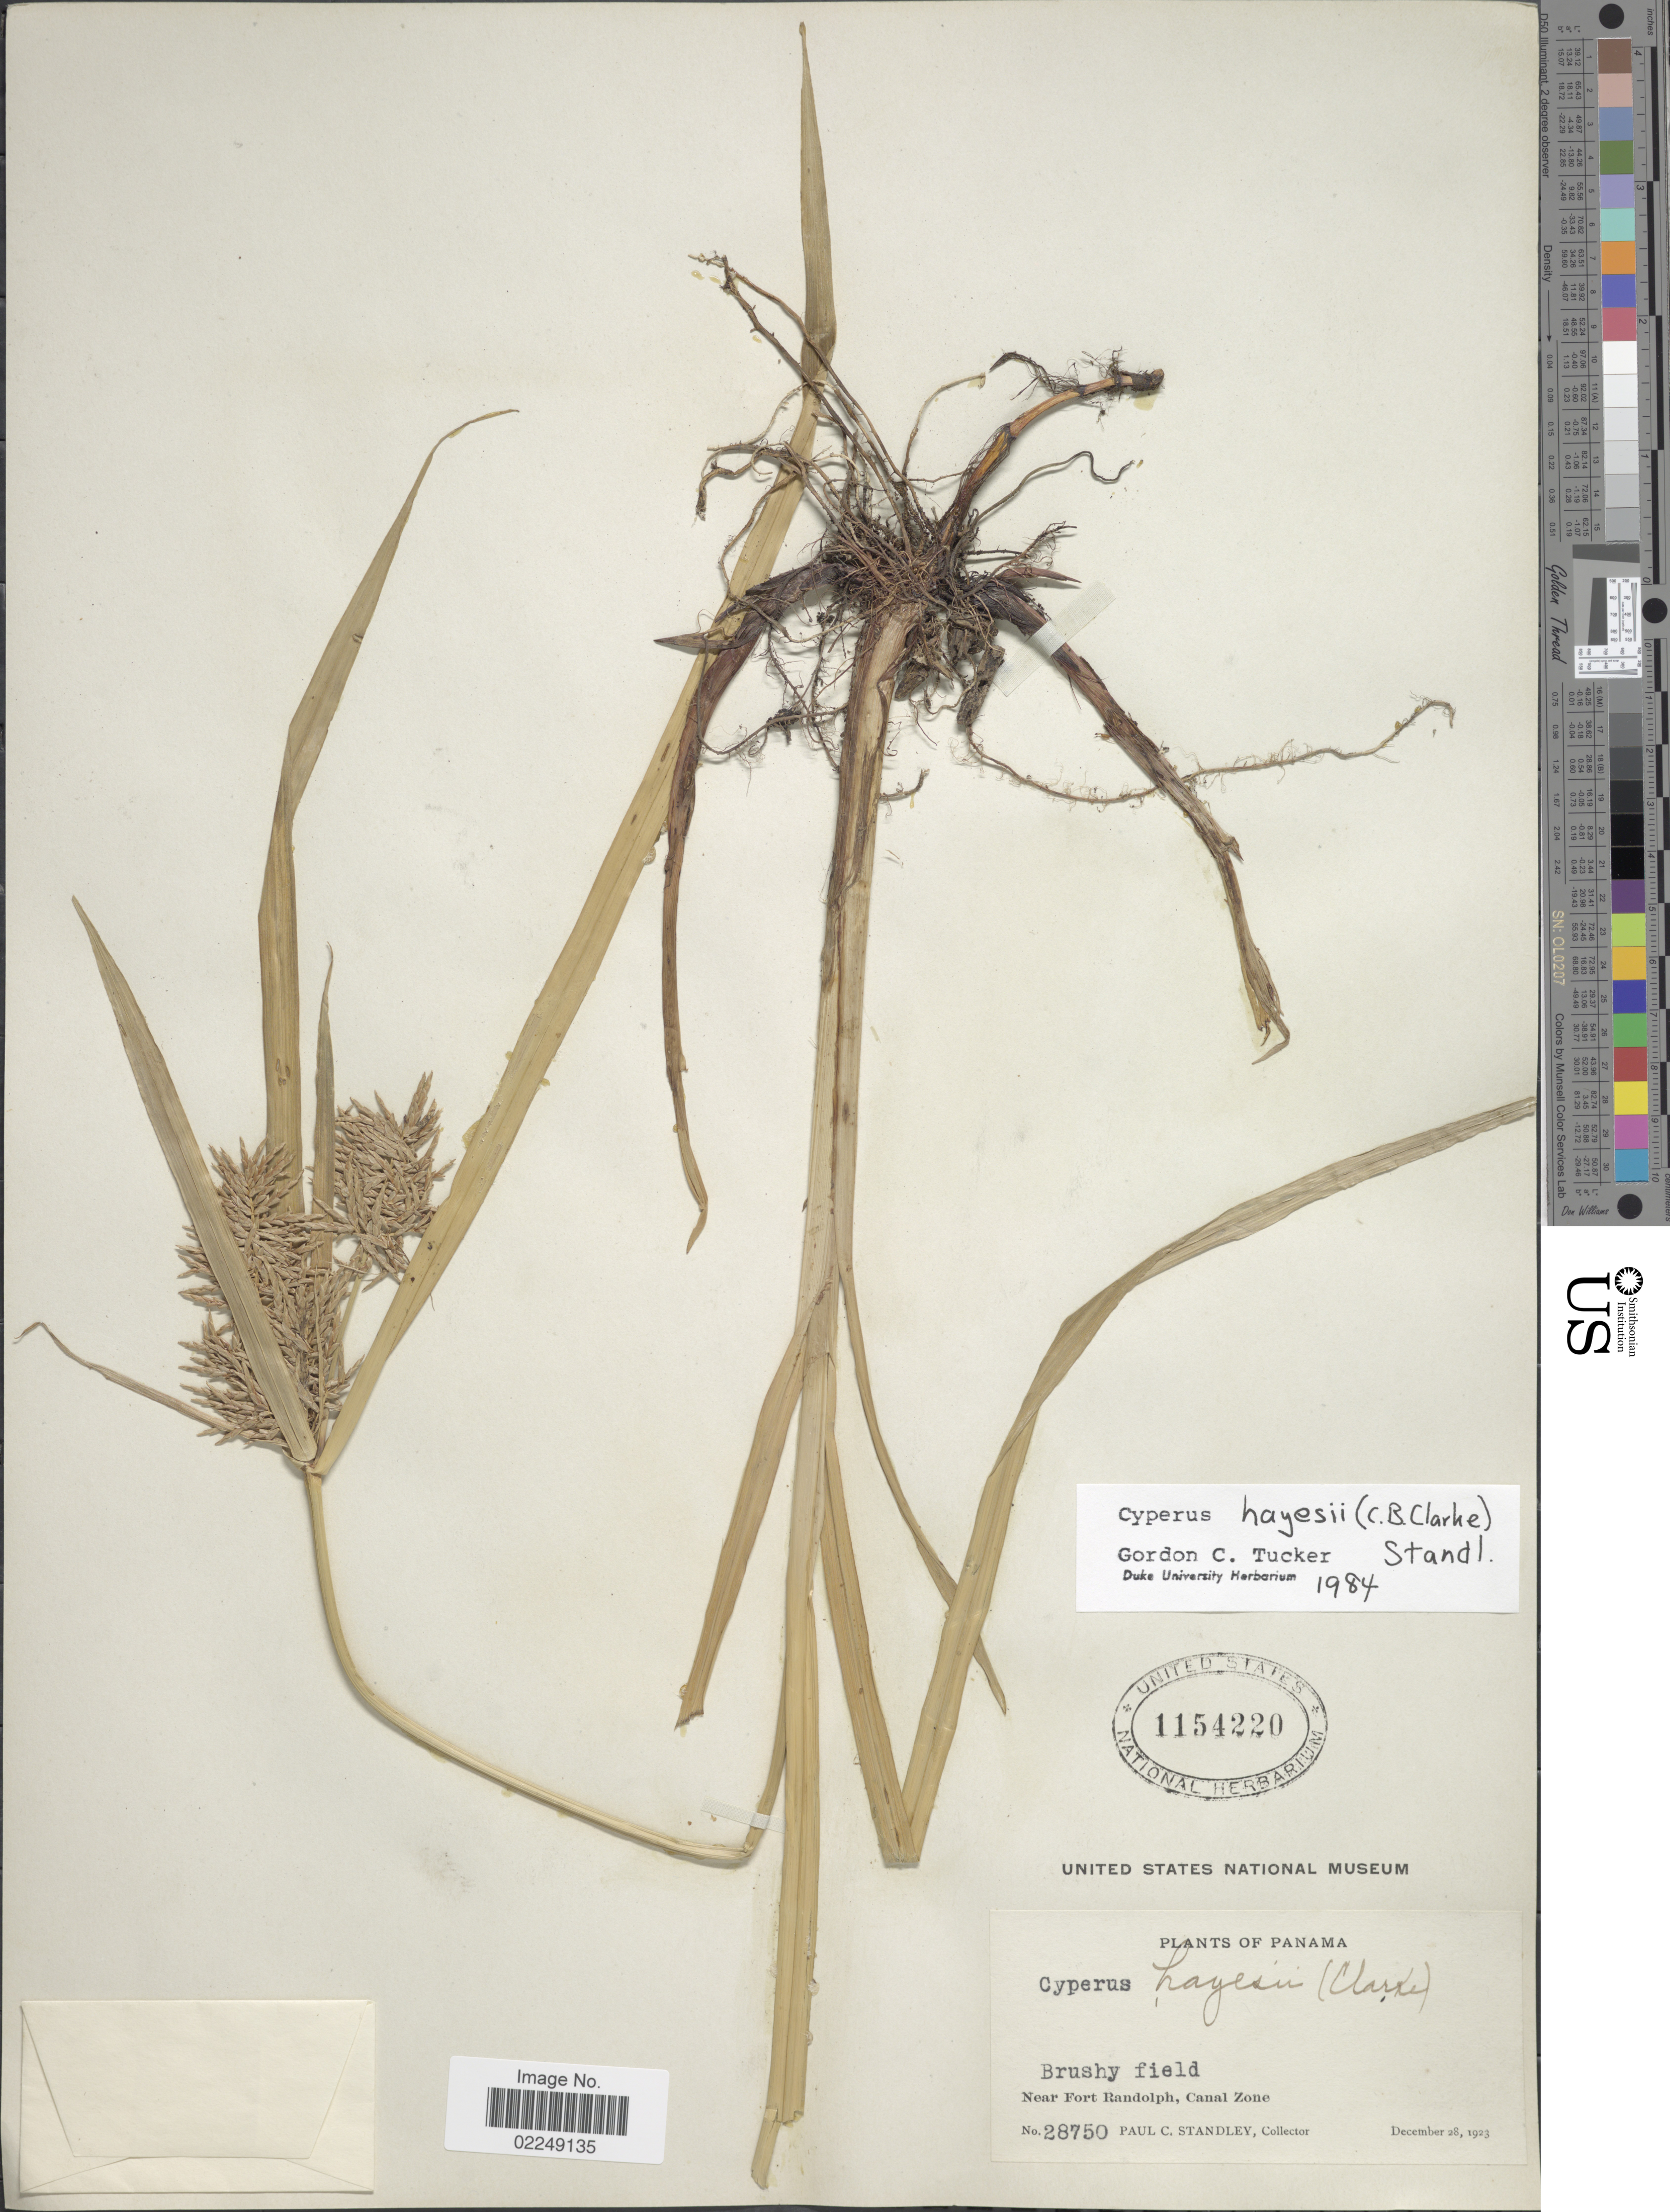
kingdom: Plantae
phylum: Tracheophyta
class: Liliopsida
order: Poales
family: Cyperaceae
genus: Cyperus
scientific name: Cyperus hayesii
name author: (C.B. Clarke) Standl.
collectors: P. C. Standley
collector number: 28750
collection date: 1923-12-28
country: Panama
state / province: Colón / Panamá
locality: Near Fort Randolph, Canal Zone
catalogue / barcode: US 1154220